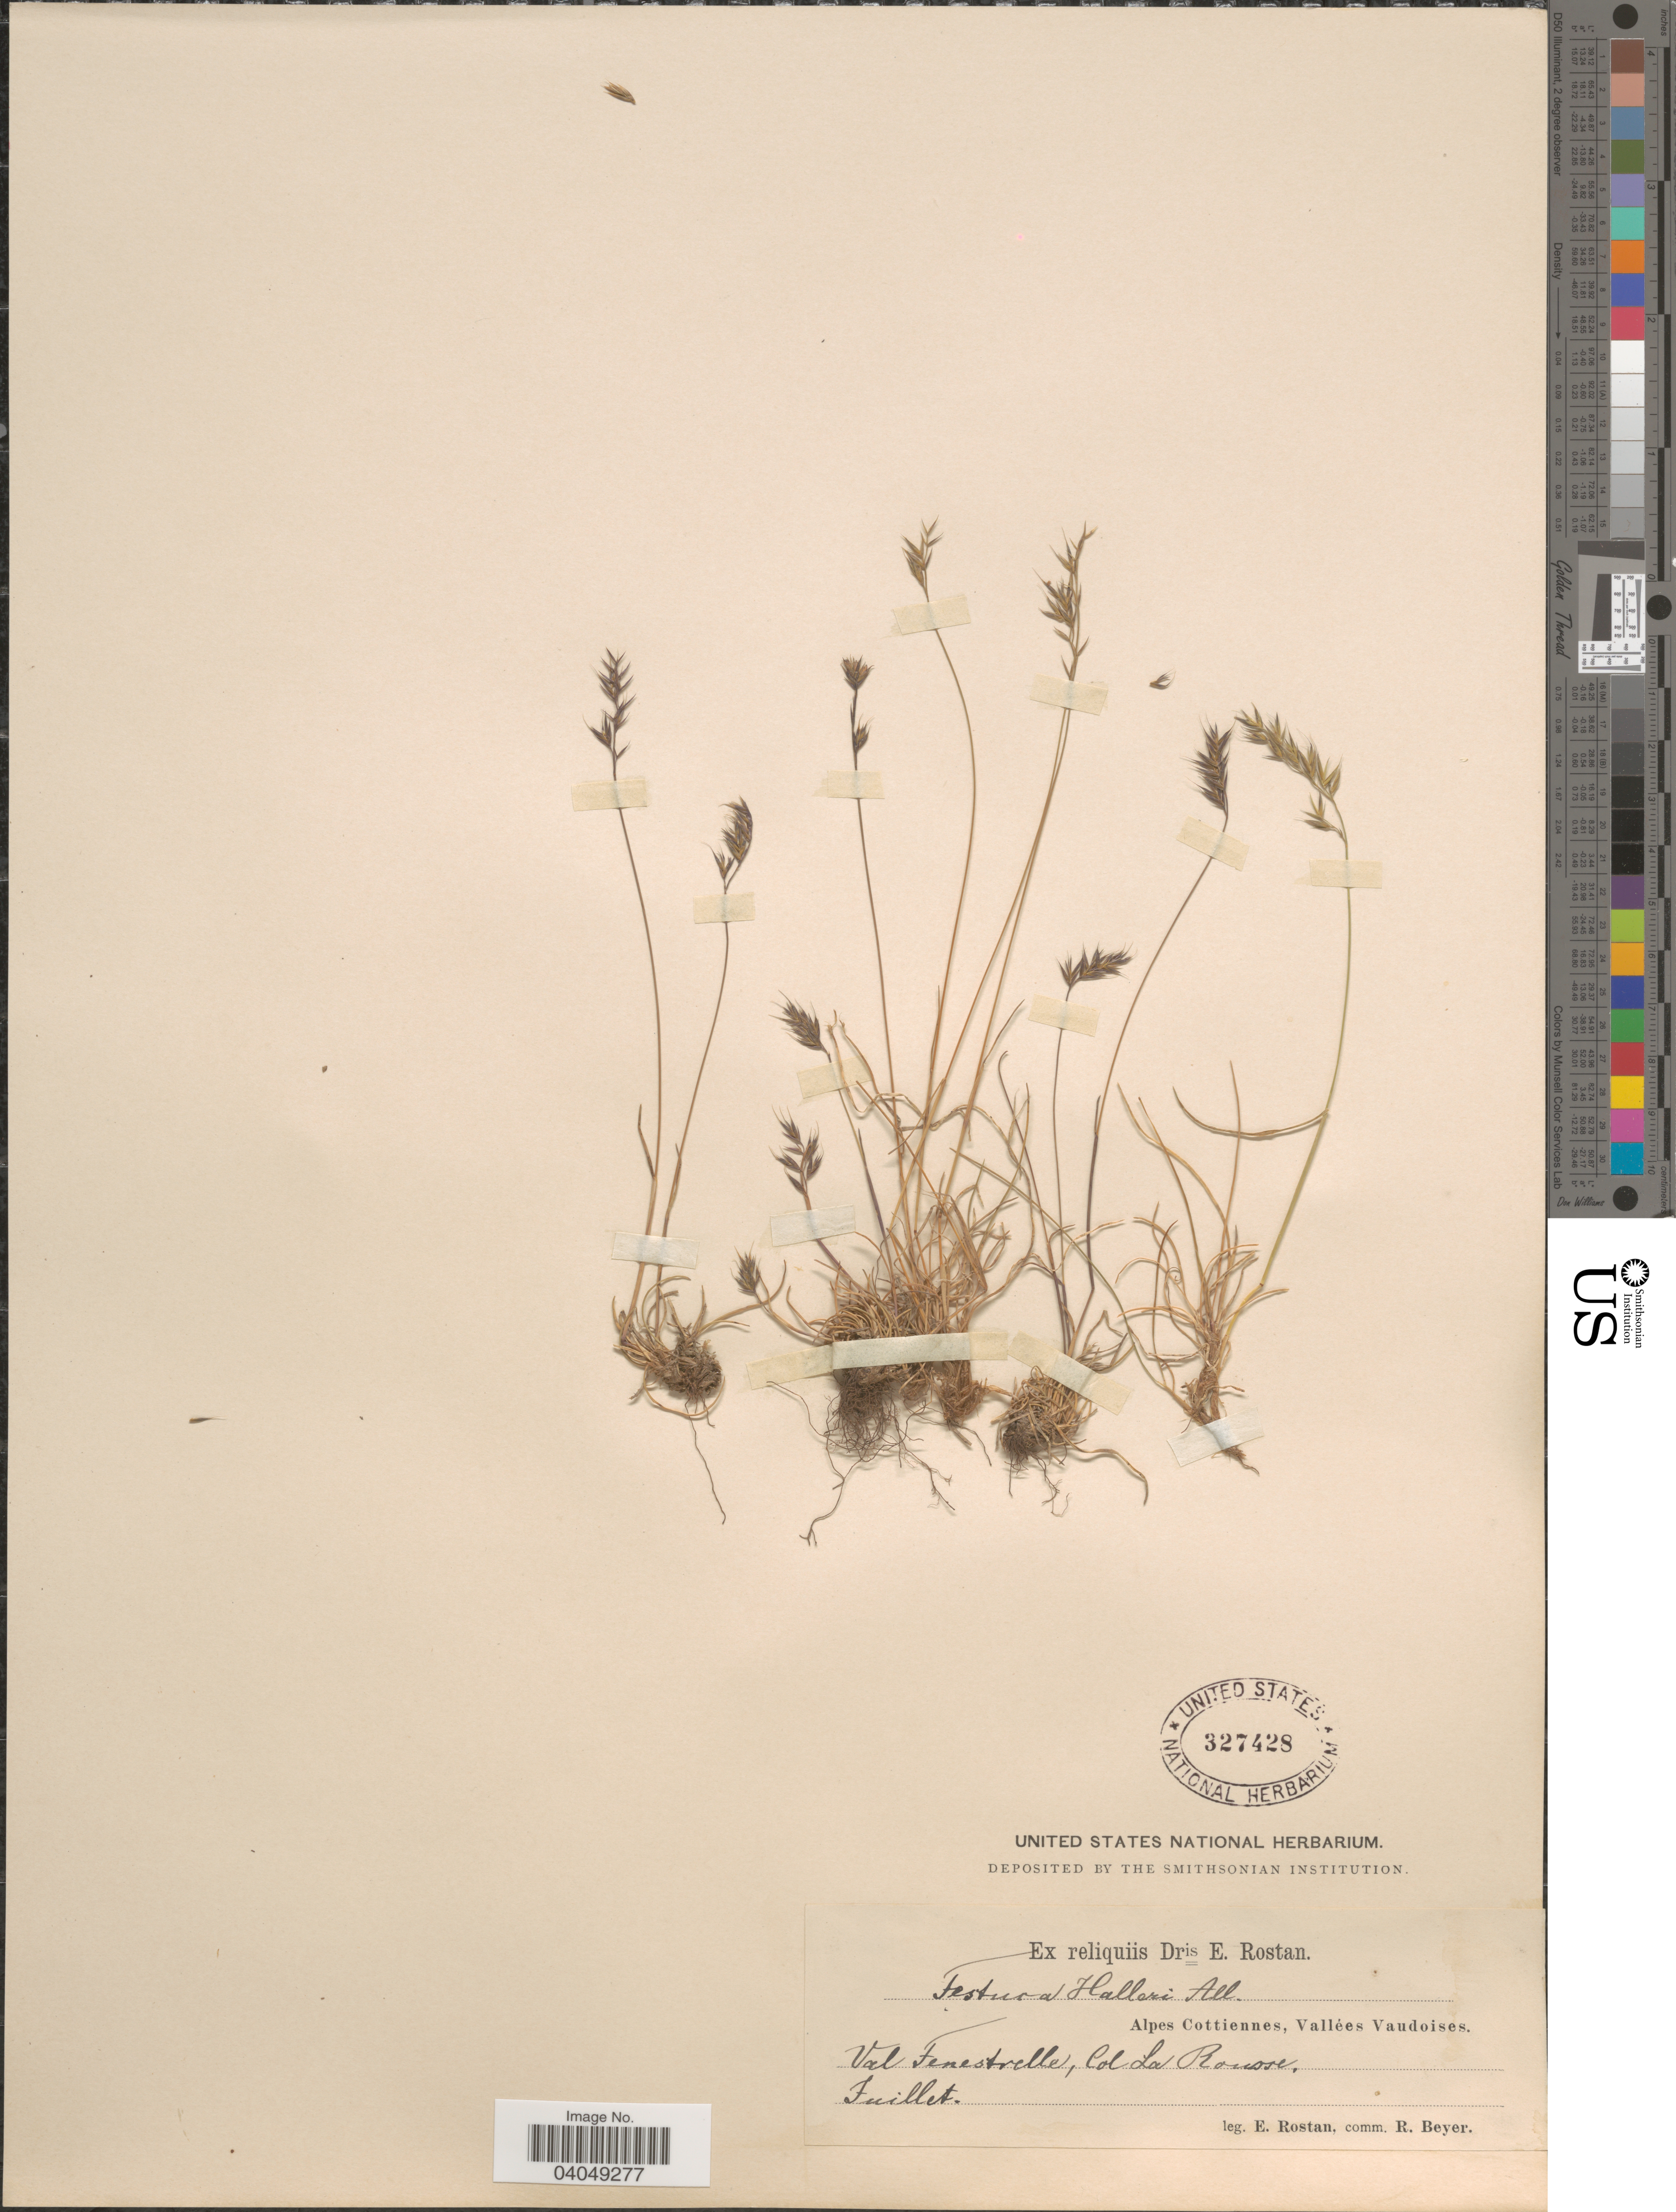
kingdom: Plantae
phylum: Tracheophyta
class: Liliopsida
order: Poales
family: Poaceae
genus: Festuca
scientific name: Festuca halleri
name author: All.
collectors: E. Rostan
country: Switzerland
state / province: Vaud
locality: Alpes Cottiennes, Vallées Vaudoises. Val Fenestrelle, Col la Rousse.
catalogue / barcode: US 327428